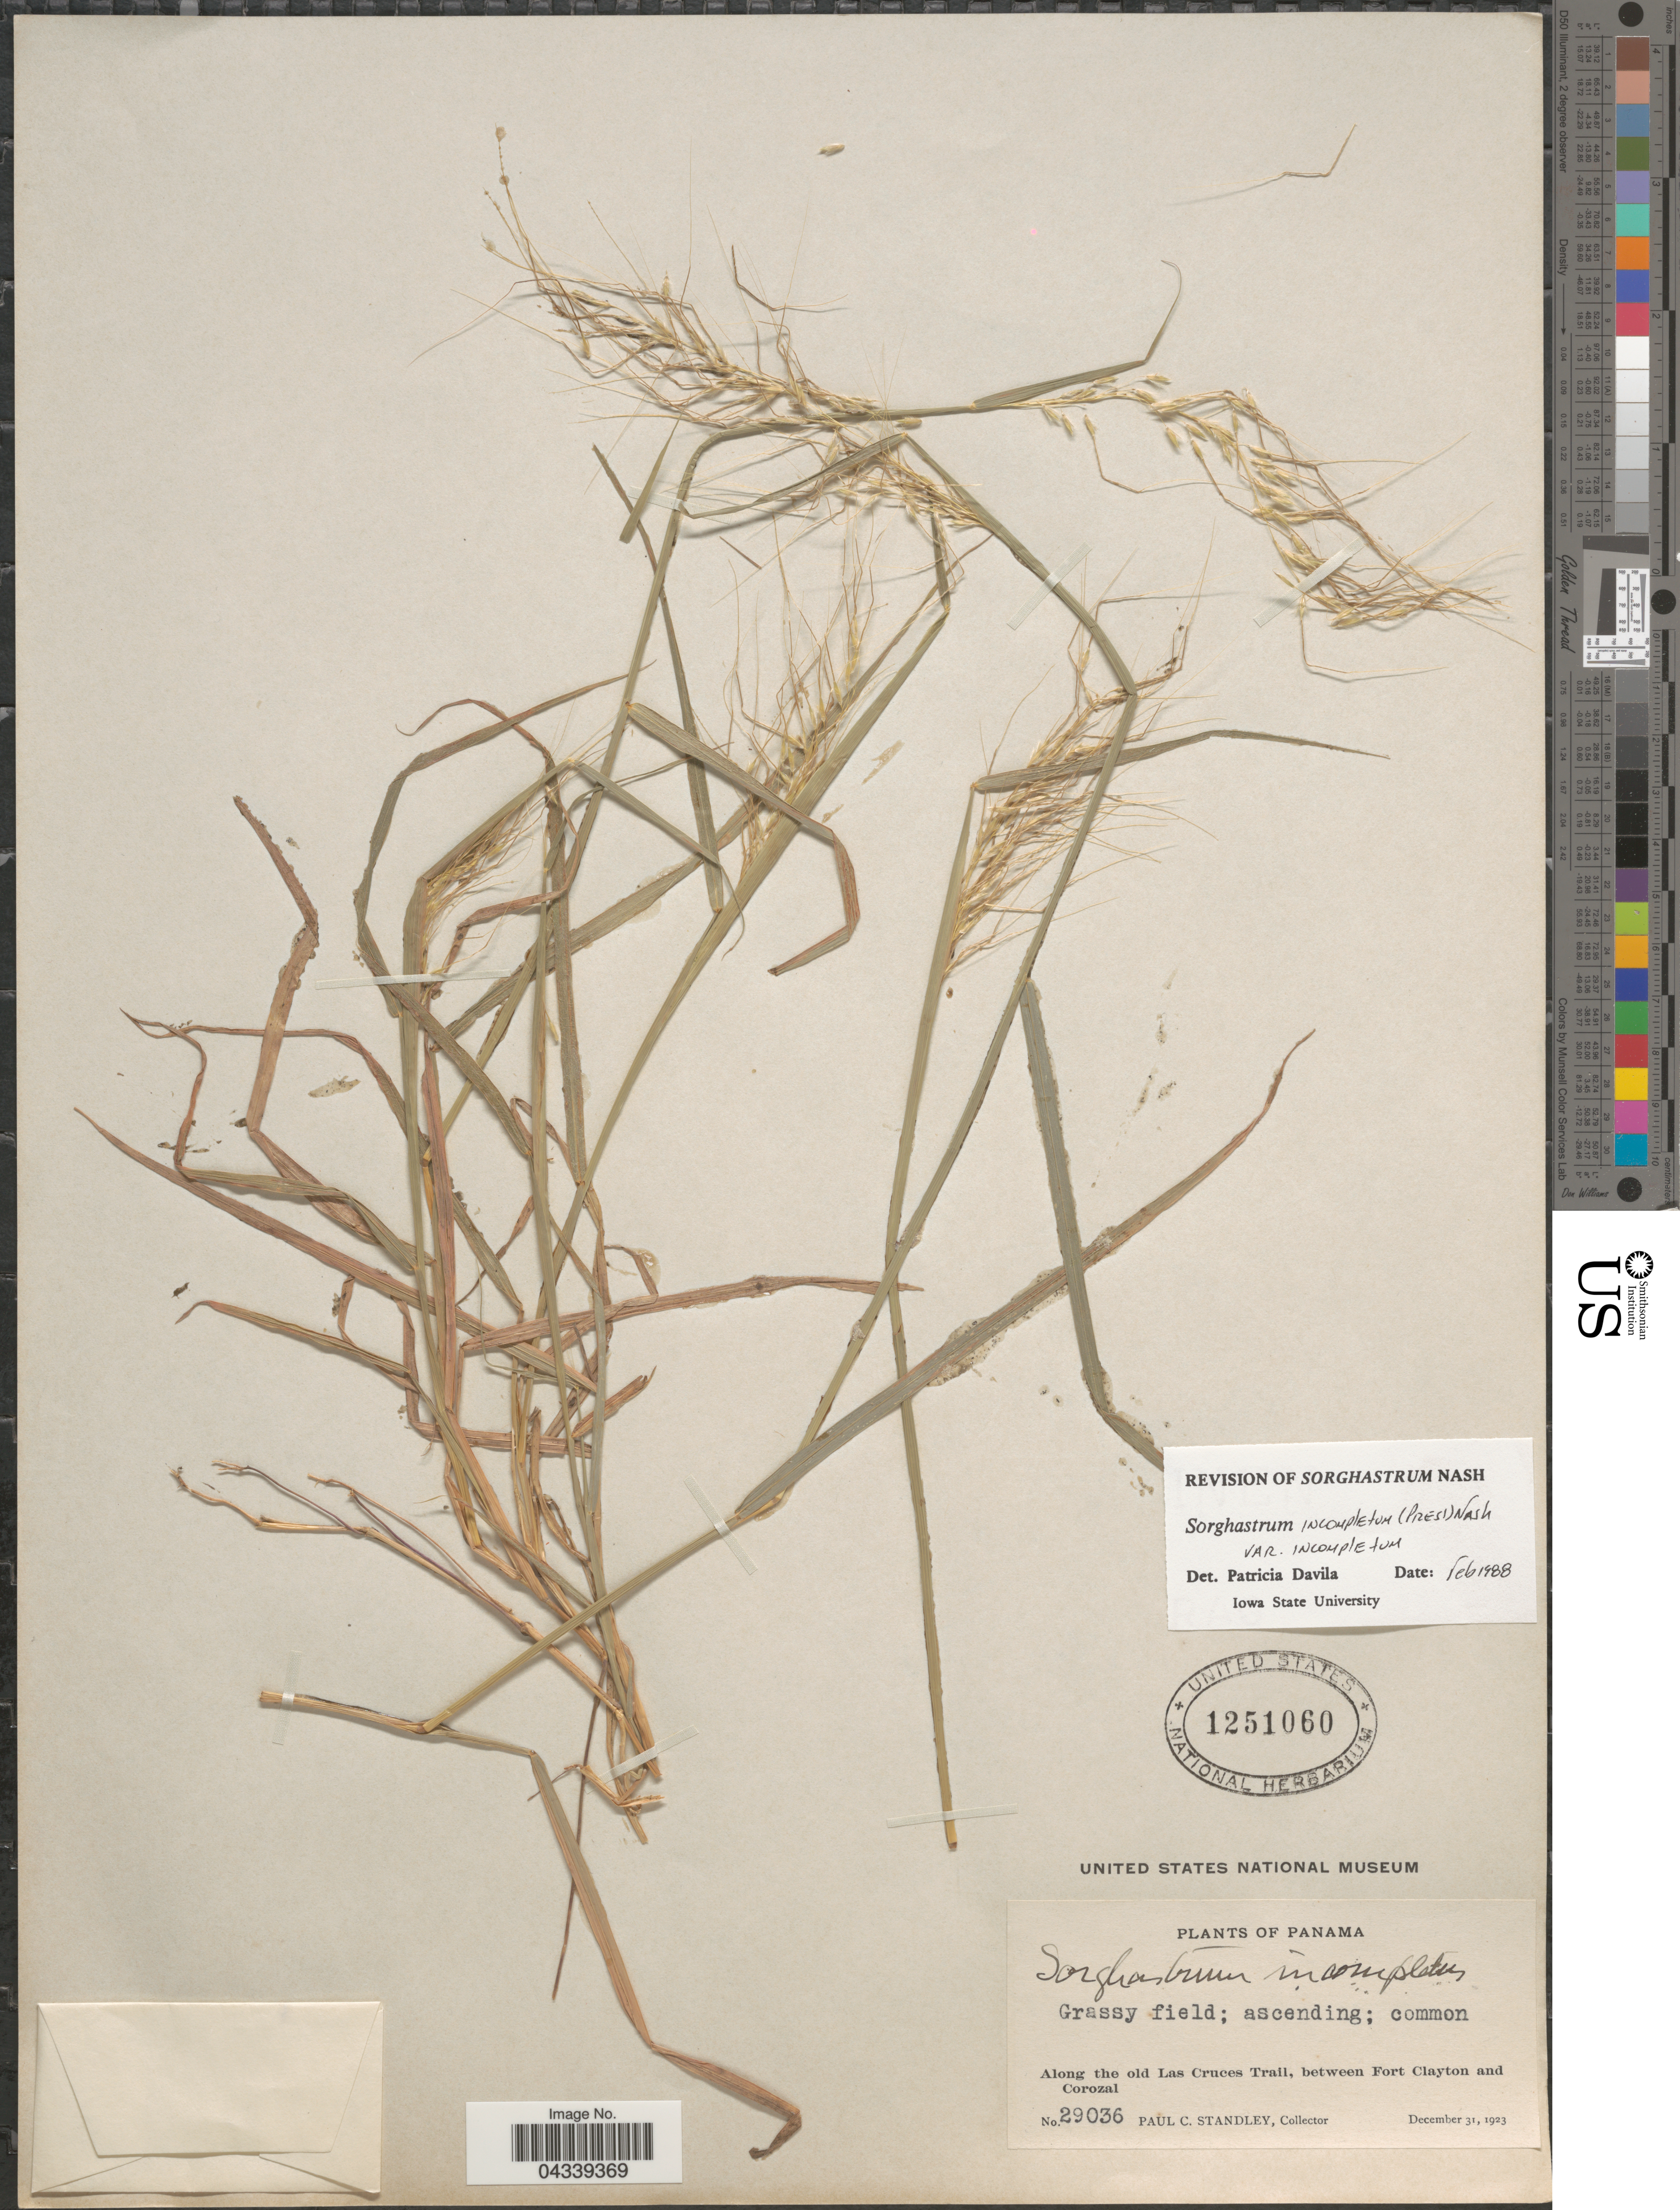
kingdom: Plantae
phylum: Tracheophyta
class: Liliopsida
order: Poales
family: Poaceae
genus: Sorghastrum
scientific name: Sorghastrum incompletum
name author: (J. Presl) Nash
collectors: P. C. Standley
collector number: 29036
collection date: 1923-12-31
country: Panama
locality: Along the old Las Cruces Trail, between Fort Clayton and Corozal.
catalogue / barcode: US 1251060